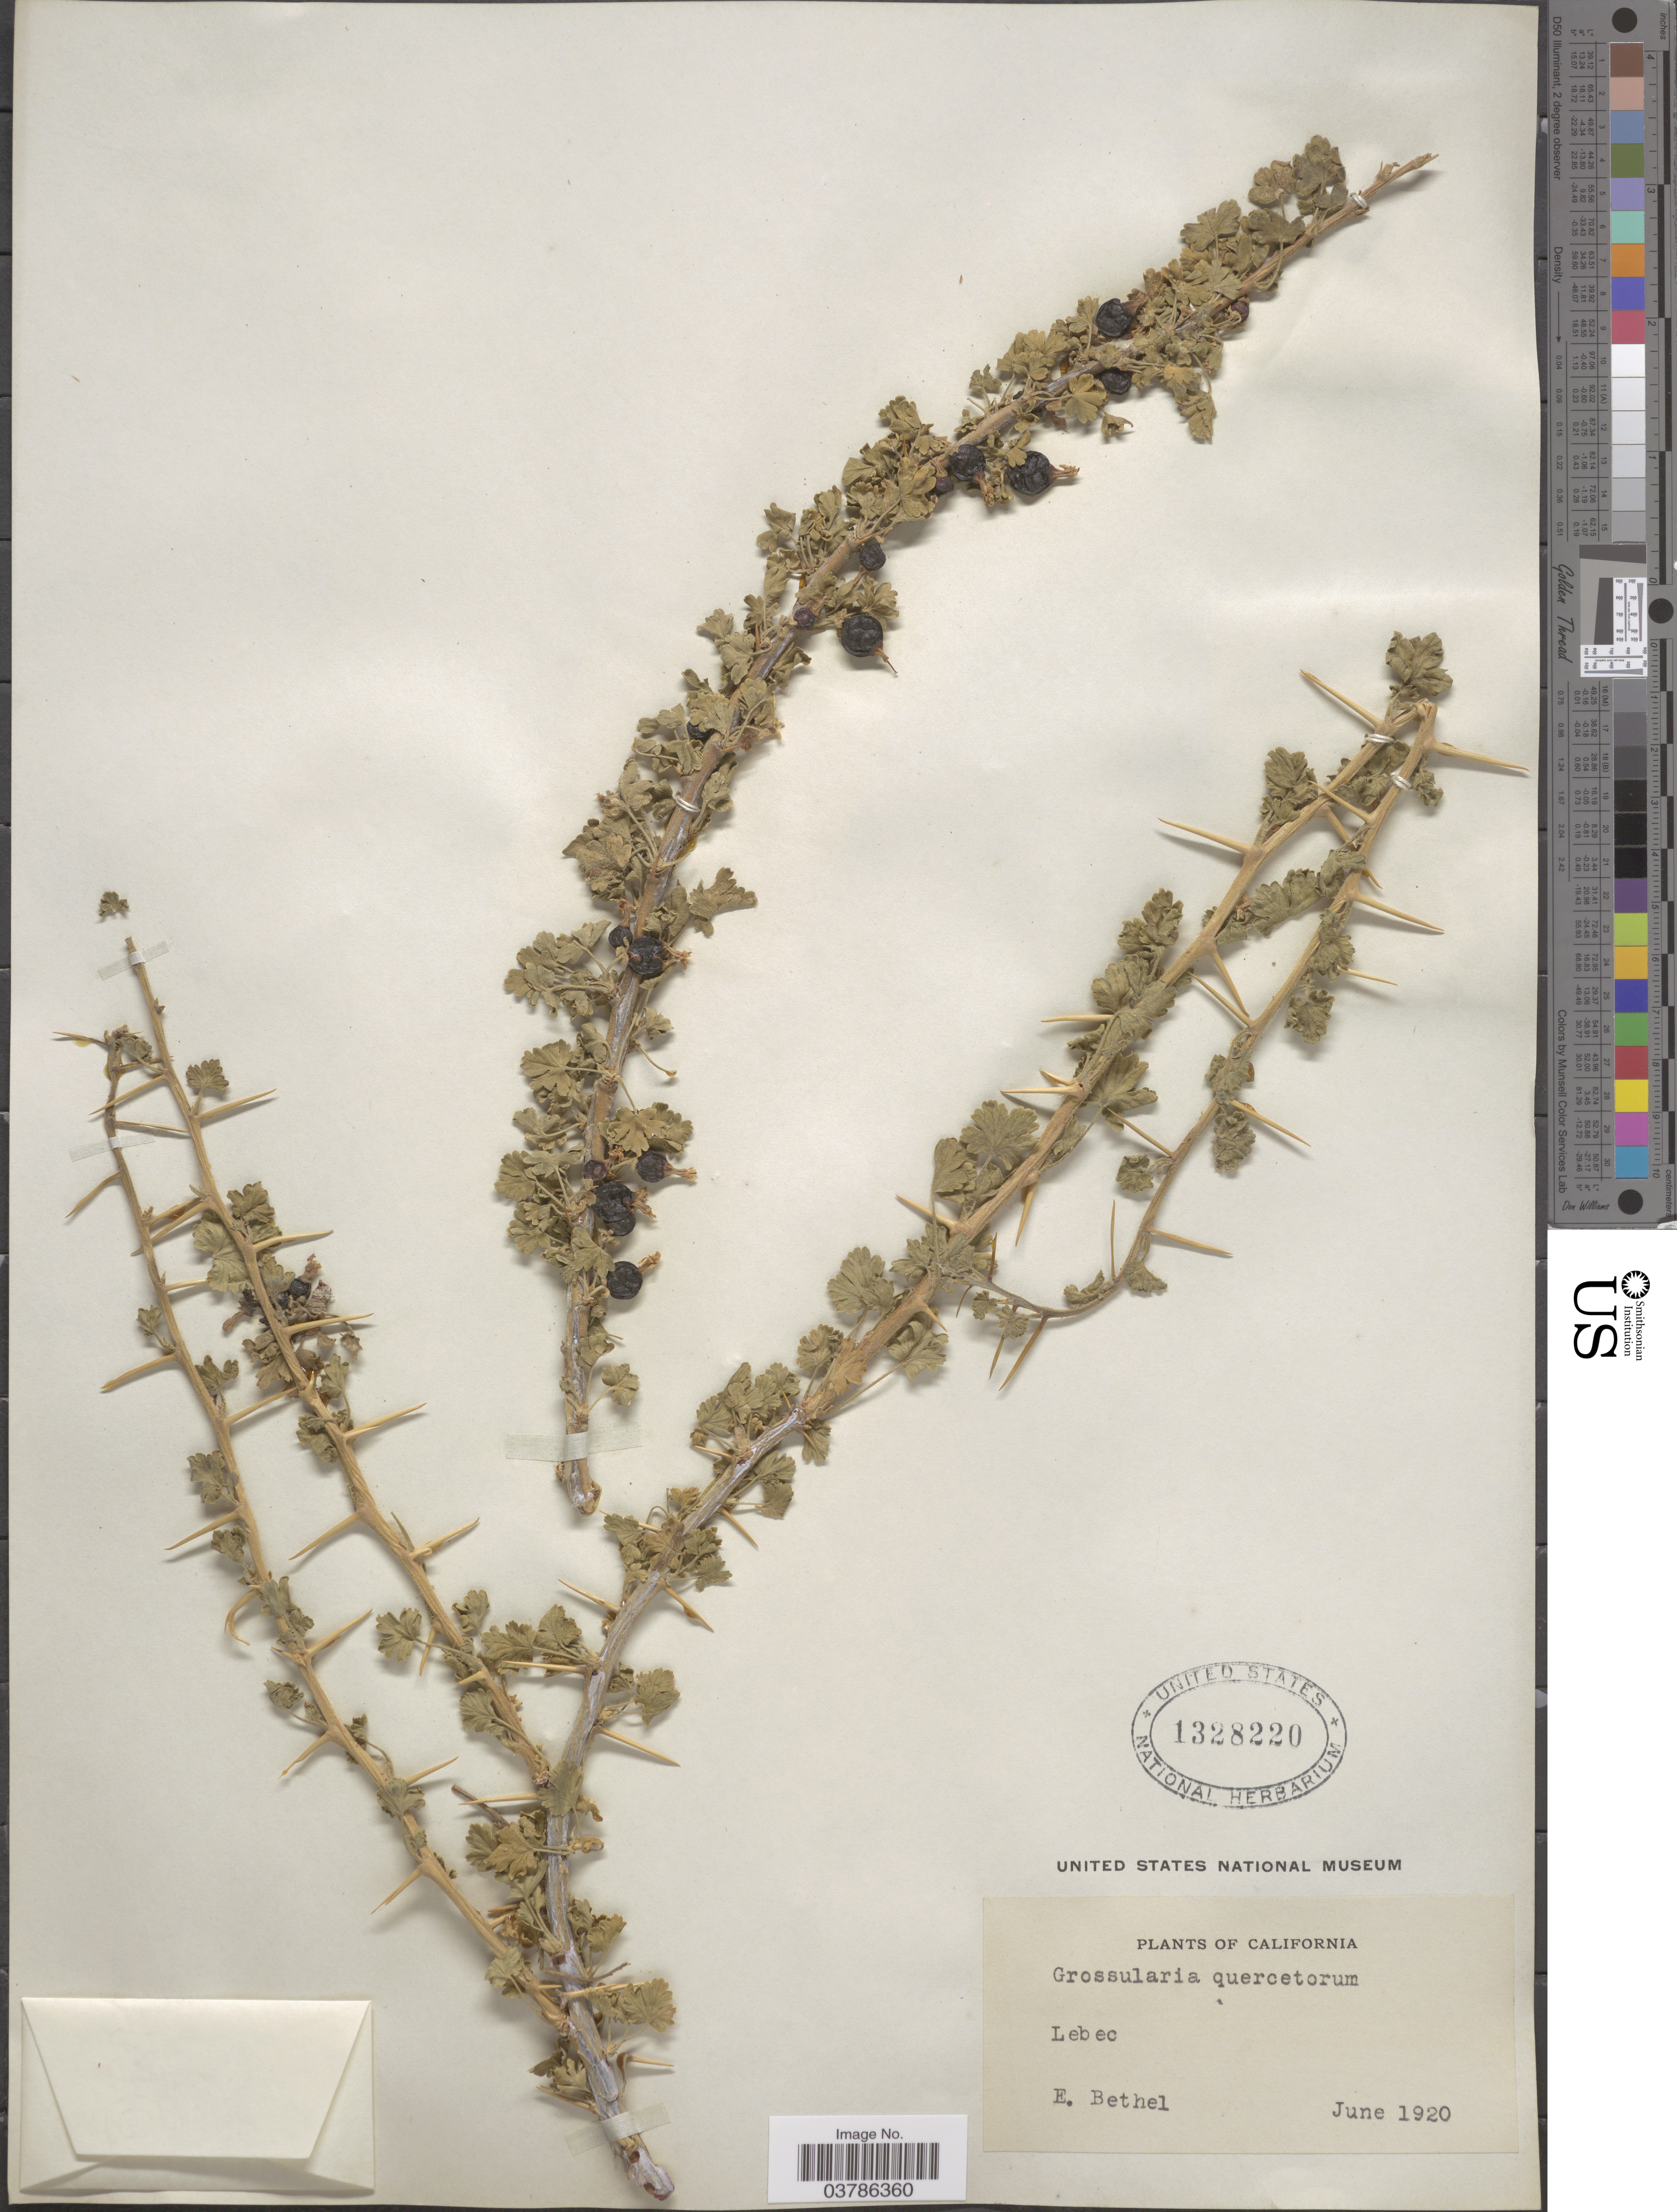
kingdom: Plantae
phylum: Tracheophyta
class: Magnoliopsida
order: Saxifragales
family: Grossulariaceae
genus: Ribes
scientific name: Ribes quercetorum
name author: Greene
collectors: E. Bethel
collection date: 1920-06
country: United States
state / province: California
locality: Lebec.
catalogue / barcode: US 1328220